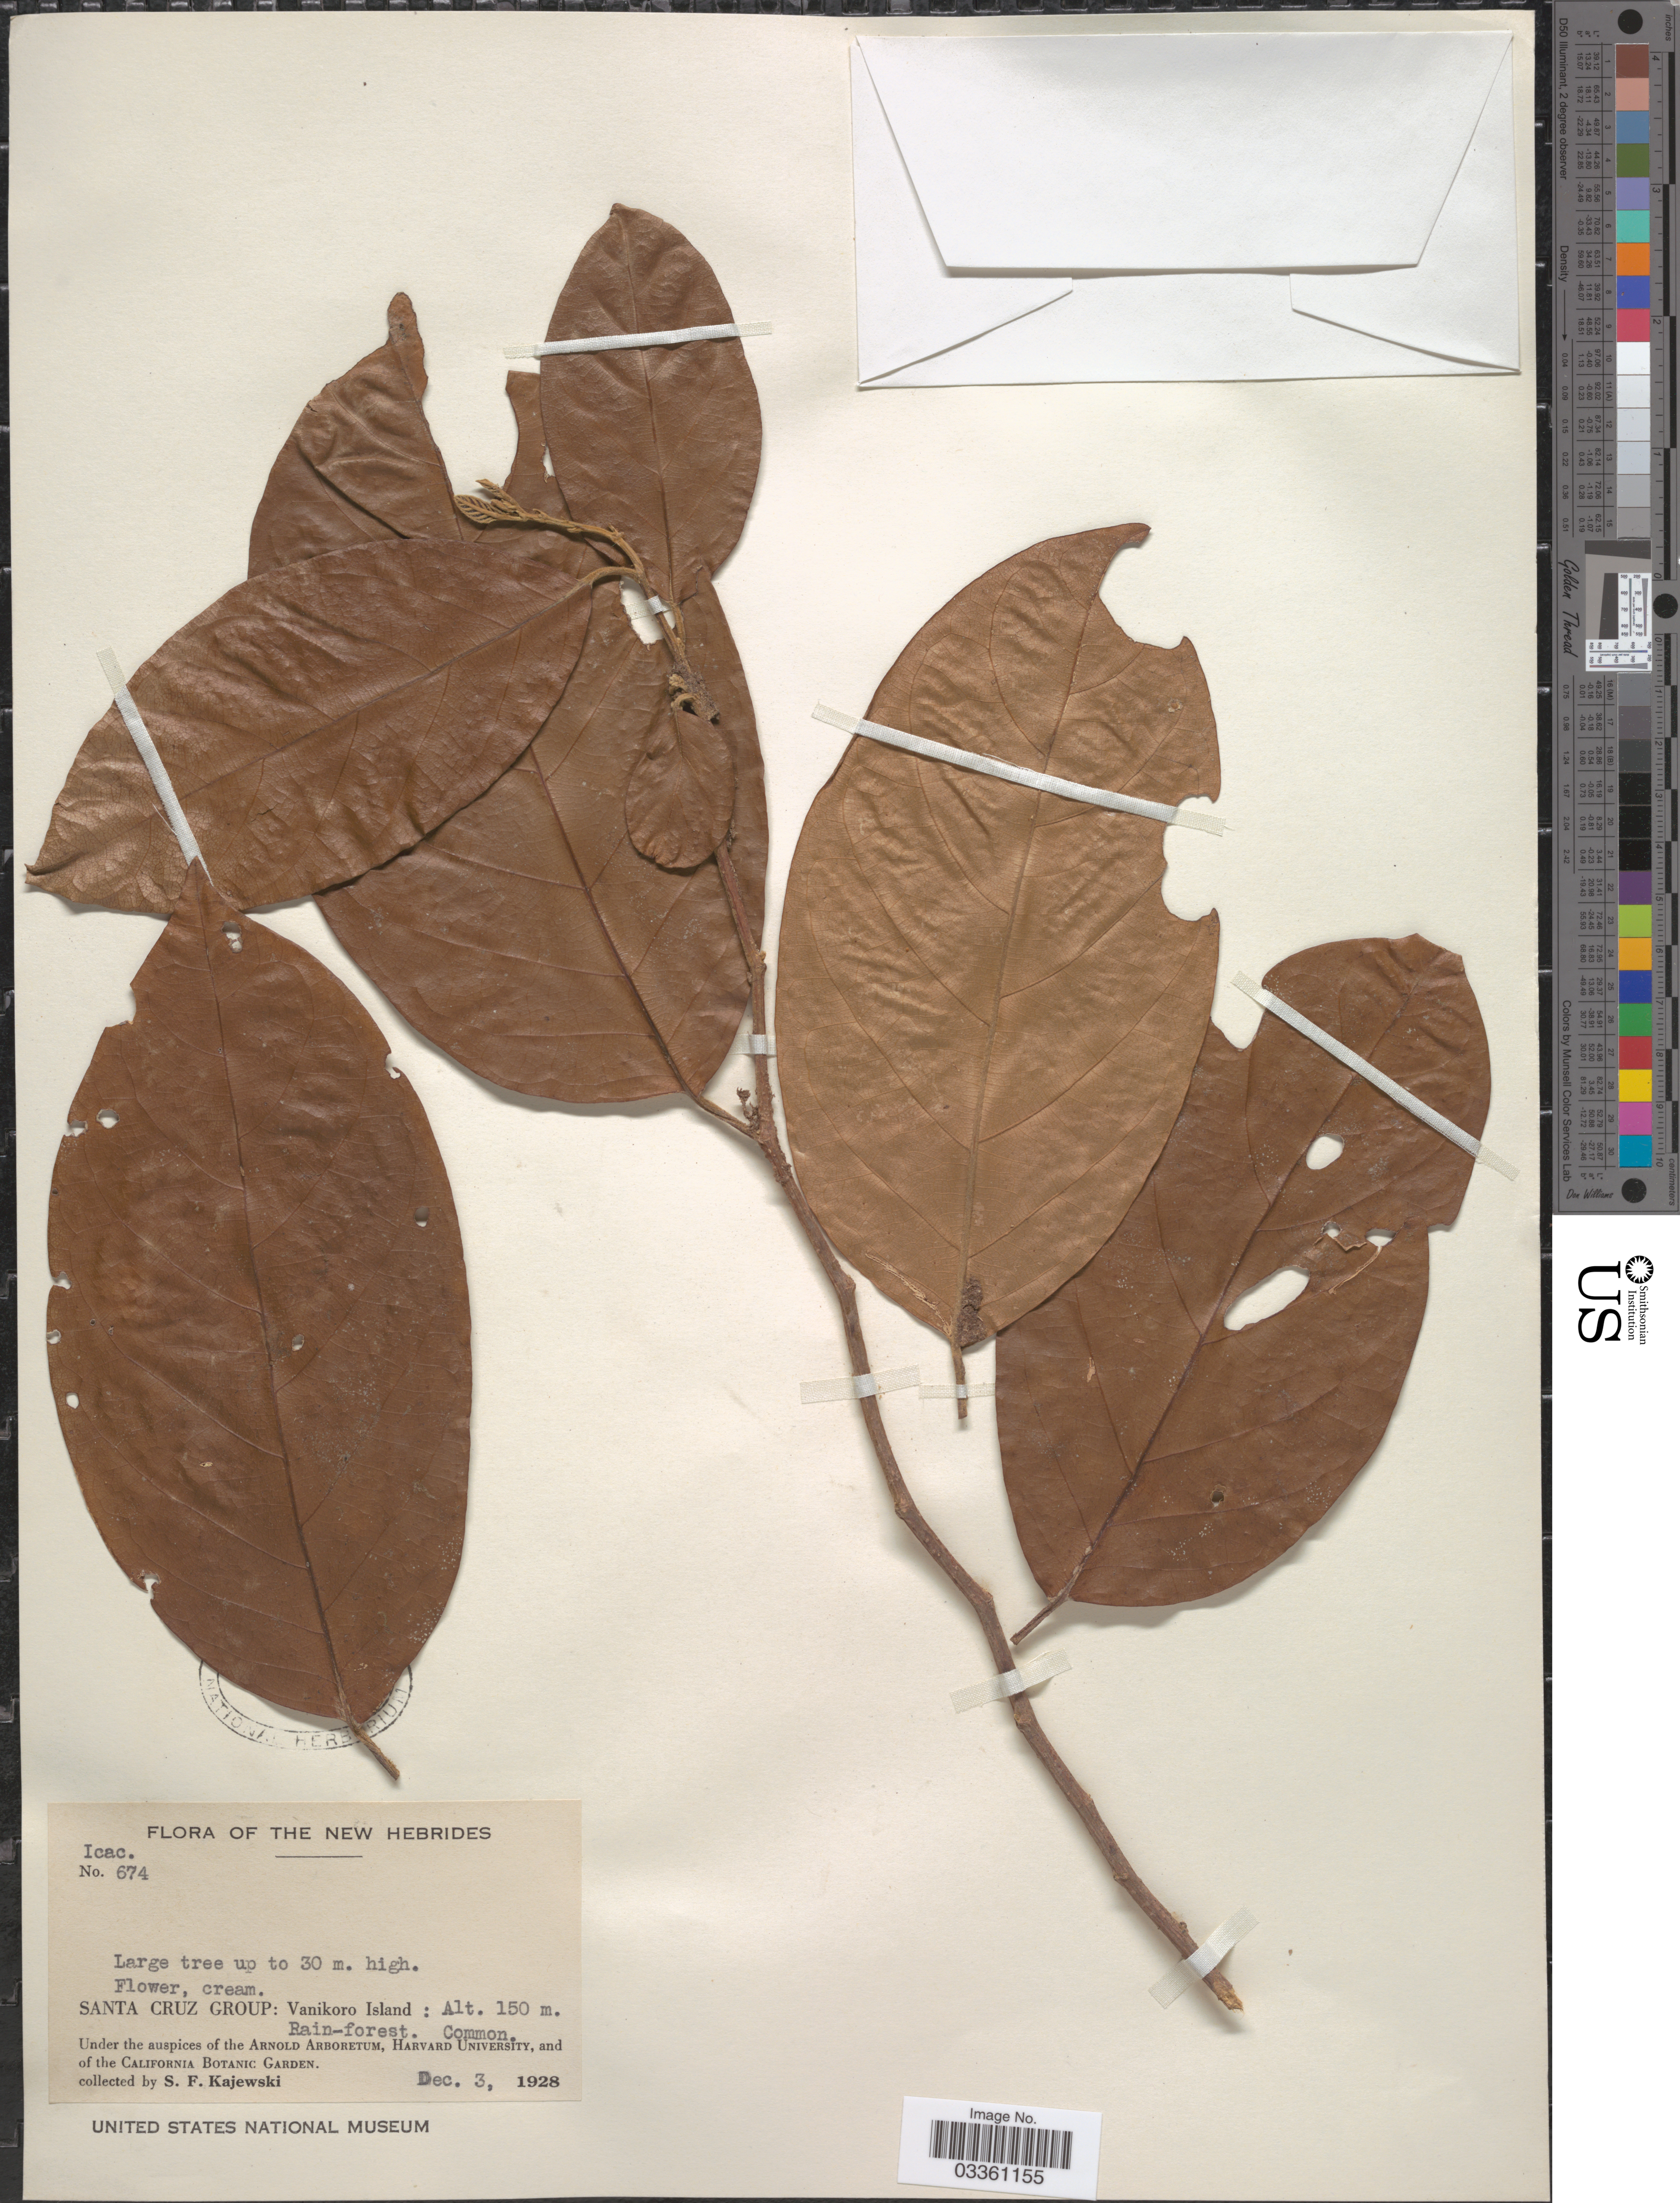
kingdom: Plantae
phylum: Tracheophyta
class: Magnoliopsida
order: Icacinales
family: Icacinaceae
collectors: S. Kajewski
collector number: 674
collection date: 1928-12-03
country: Solomon Islands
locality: The New Hebrides. Santa Cruz Group: Vanikoro Island.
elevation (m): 150